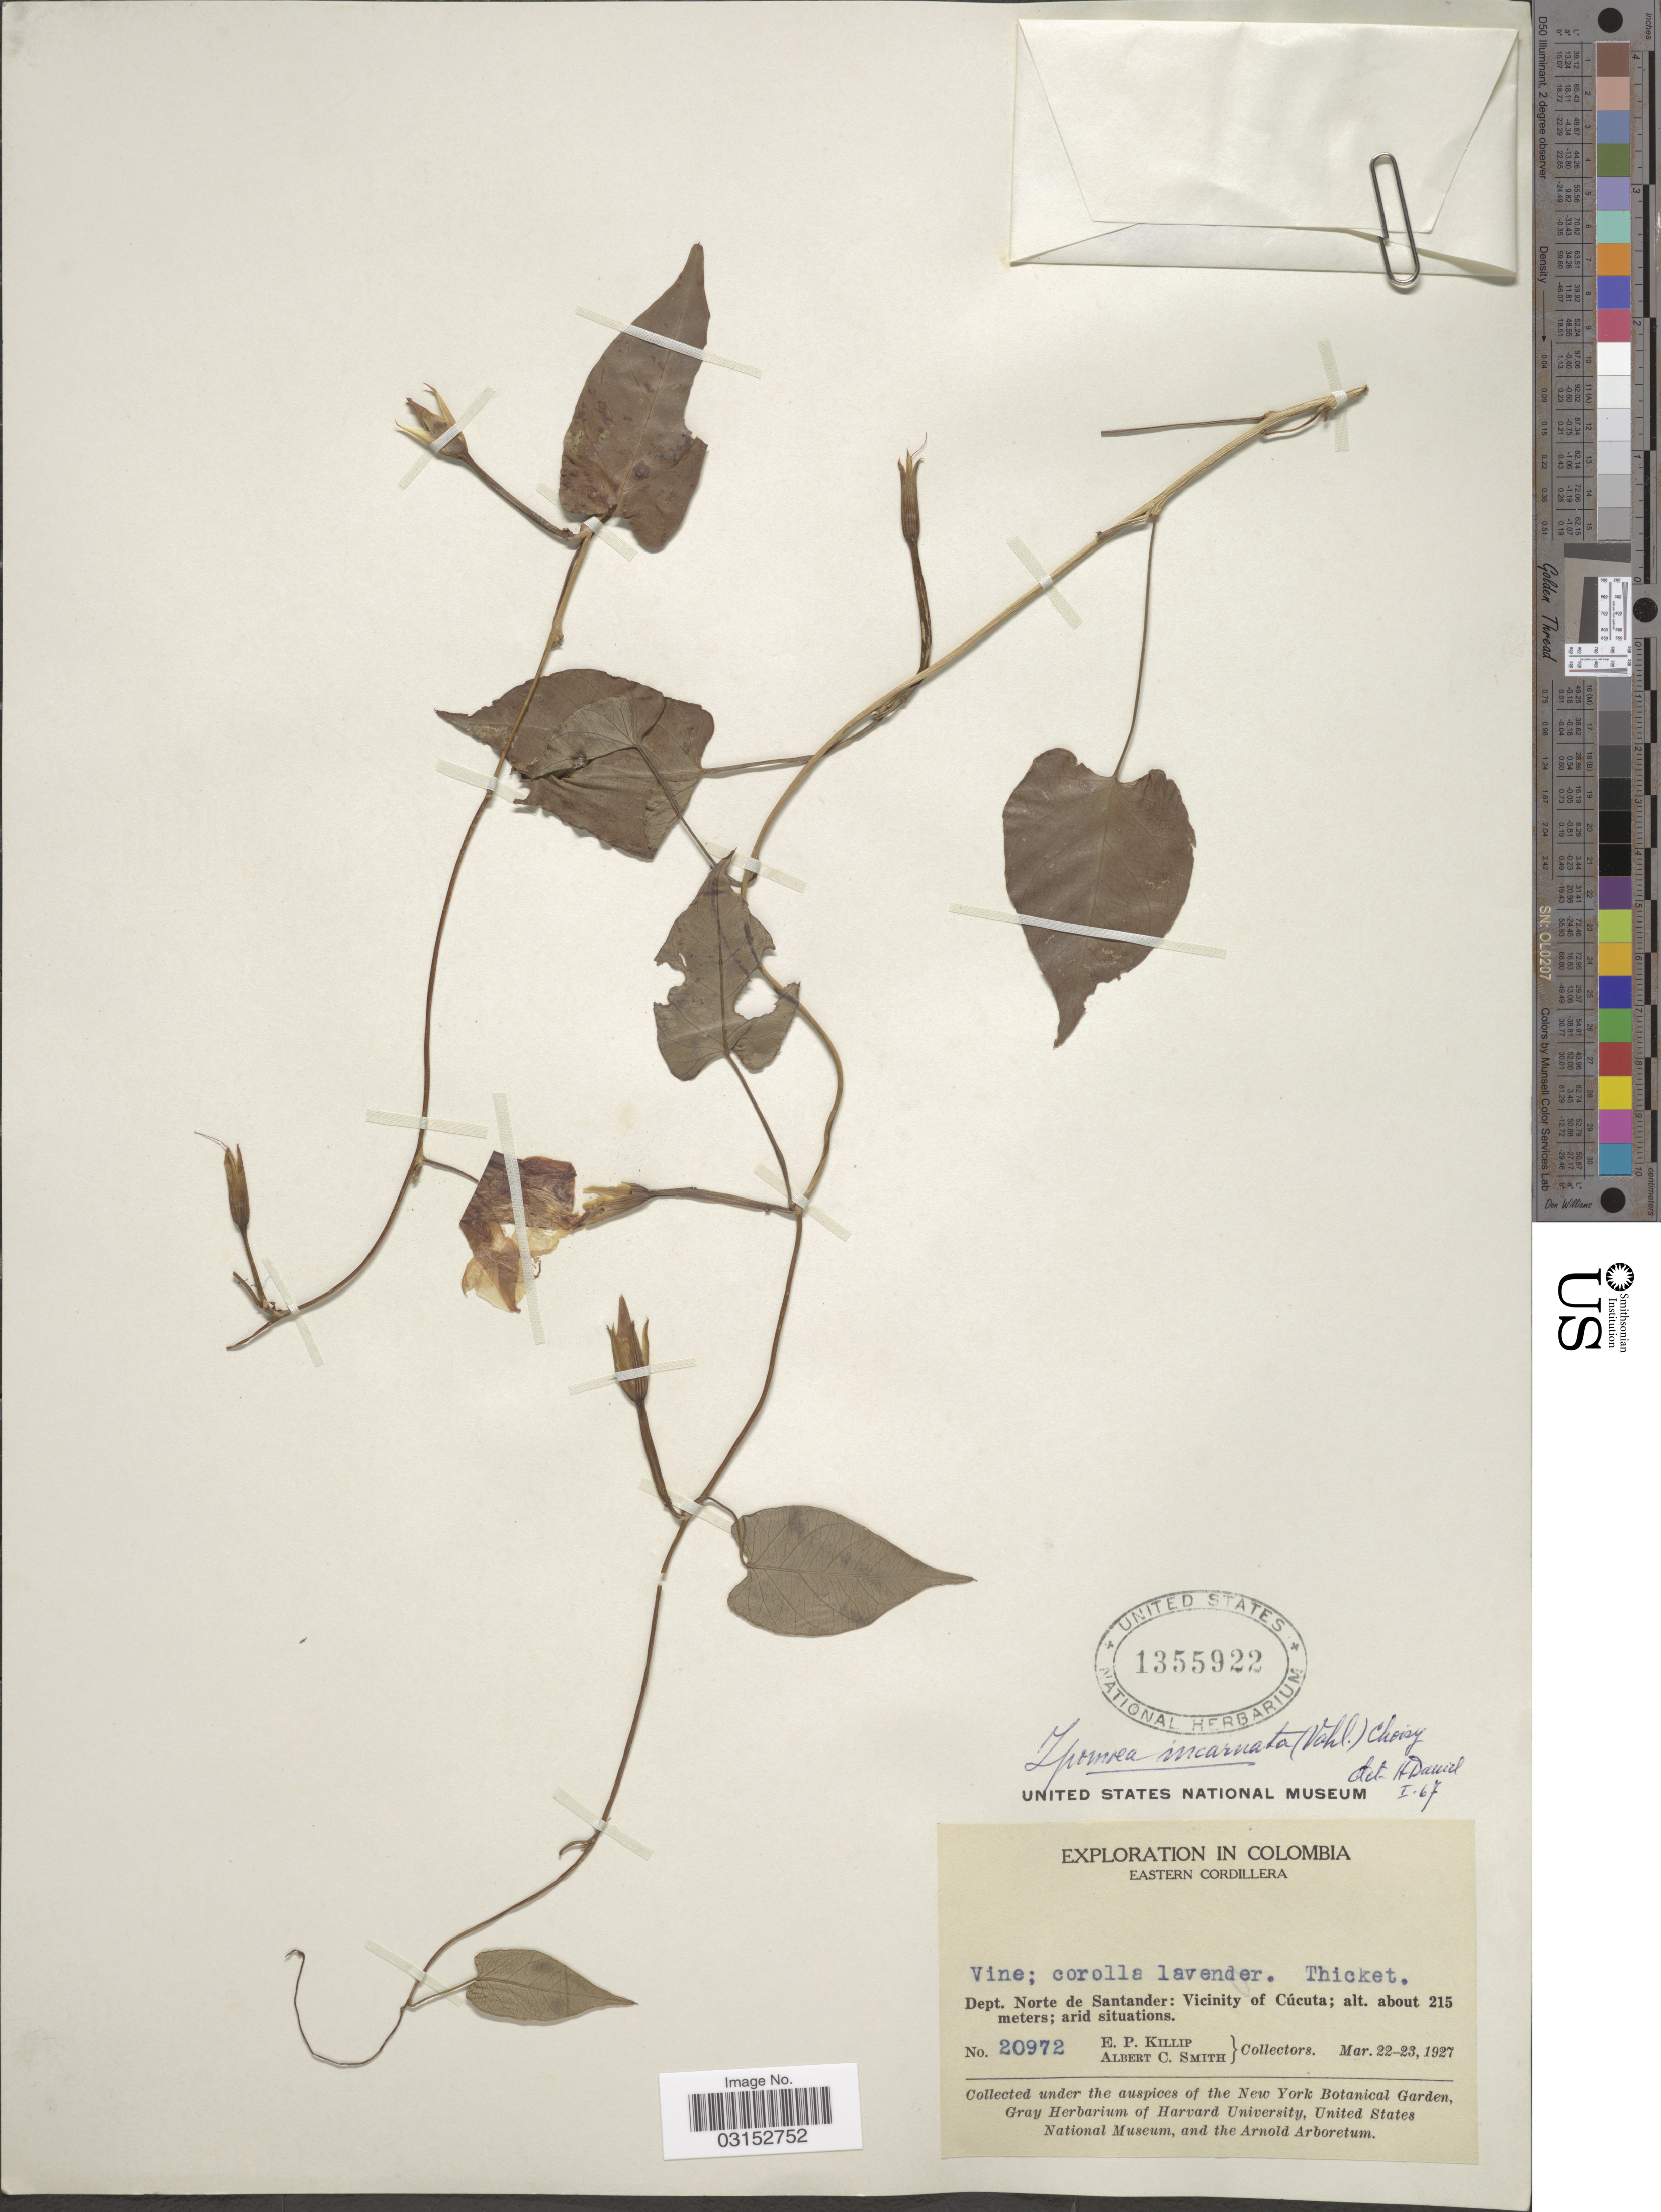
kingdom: Plantae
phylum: Tracheophyta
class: Magnoliopsida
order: Solanales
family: Convolvulaceae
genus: Ipomoea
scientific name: Ipomoea incarnata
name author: (Vahl) Choisy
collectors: E. P. Killip & A. C. Smith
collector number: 20972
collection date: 1927-03-22/1927-03-23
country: Colombia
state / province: Norte de Santander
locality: Eastern Cordillera. Dept. Norte de Santander: Vicinity of Cúcuta.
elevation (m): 215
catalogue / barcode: US 1355922